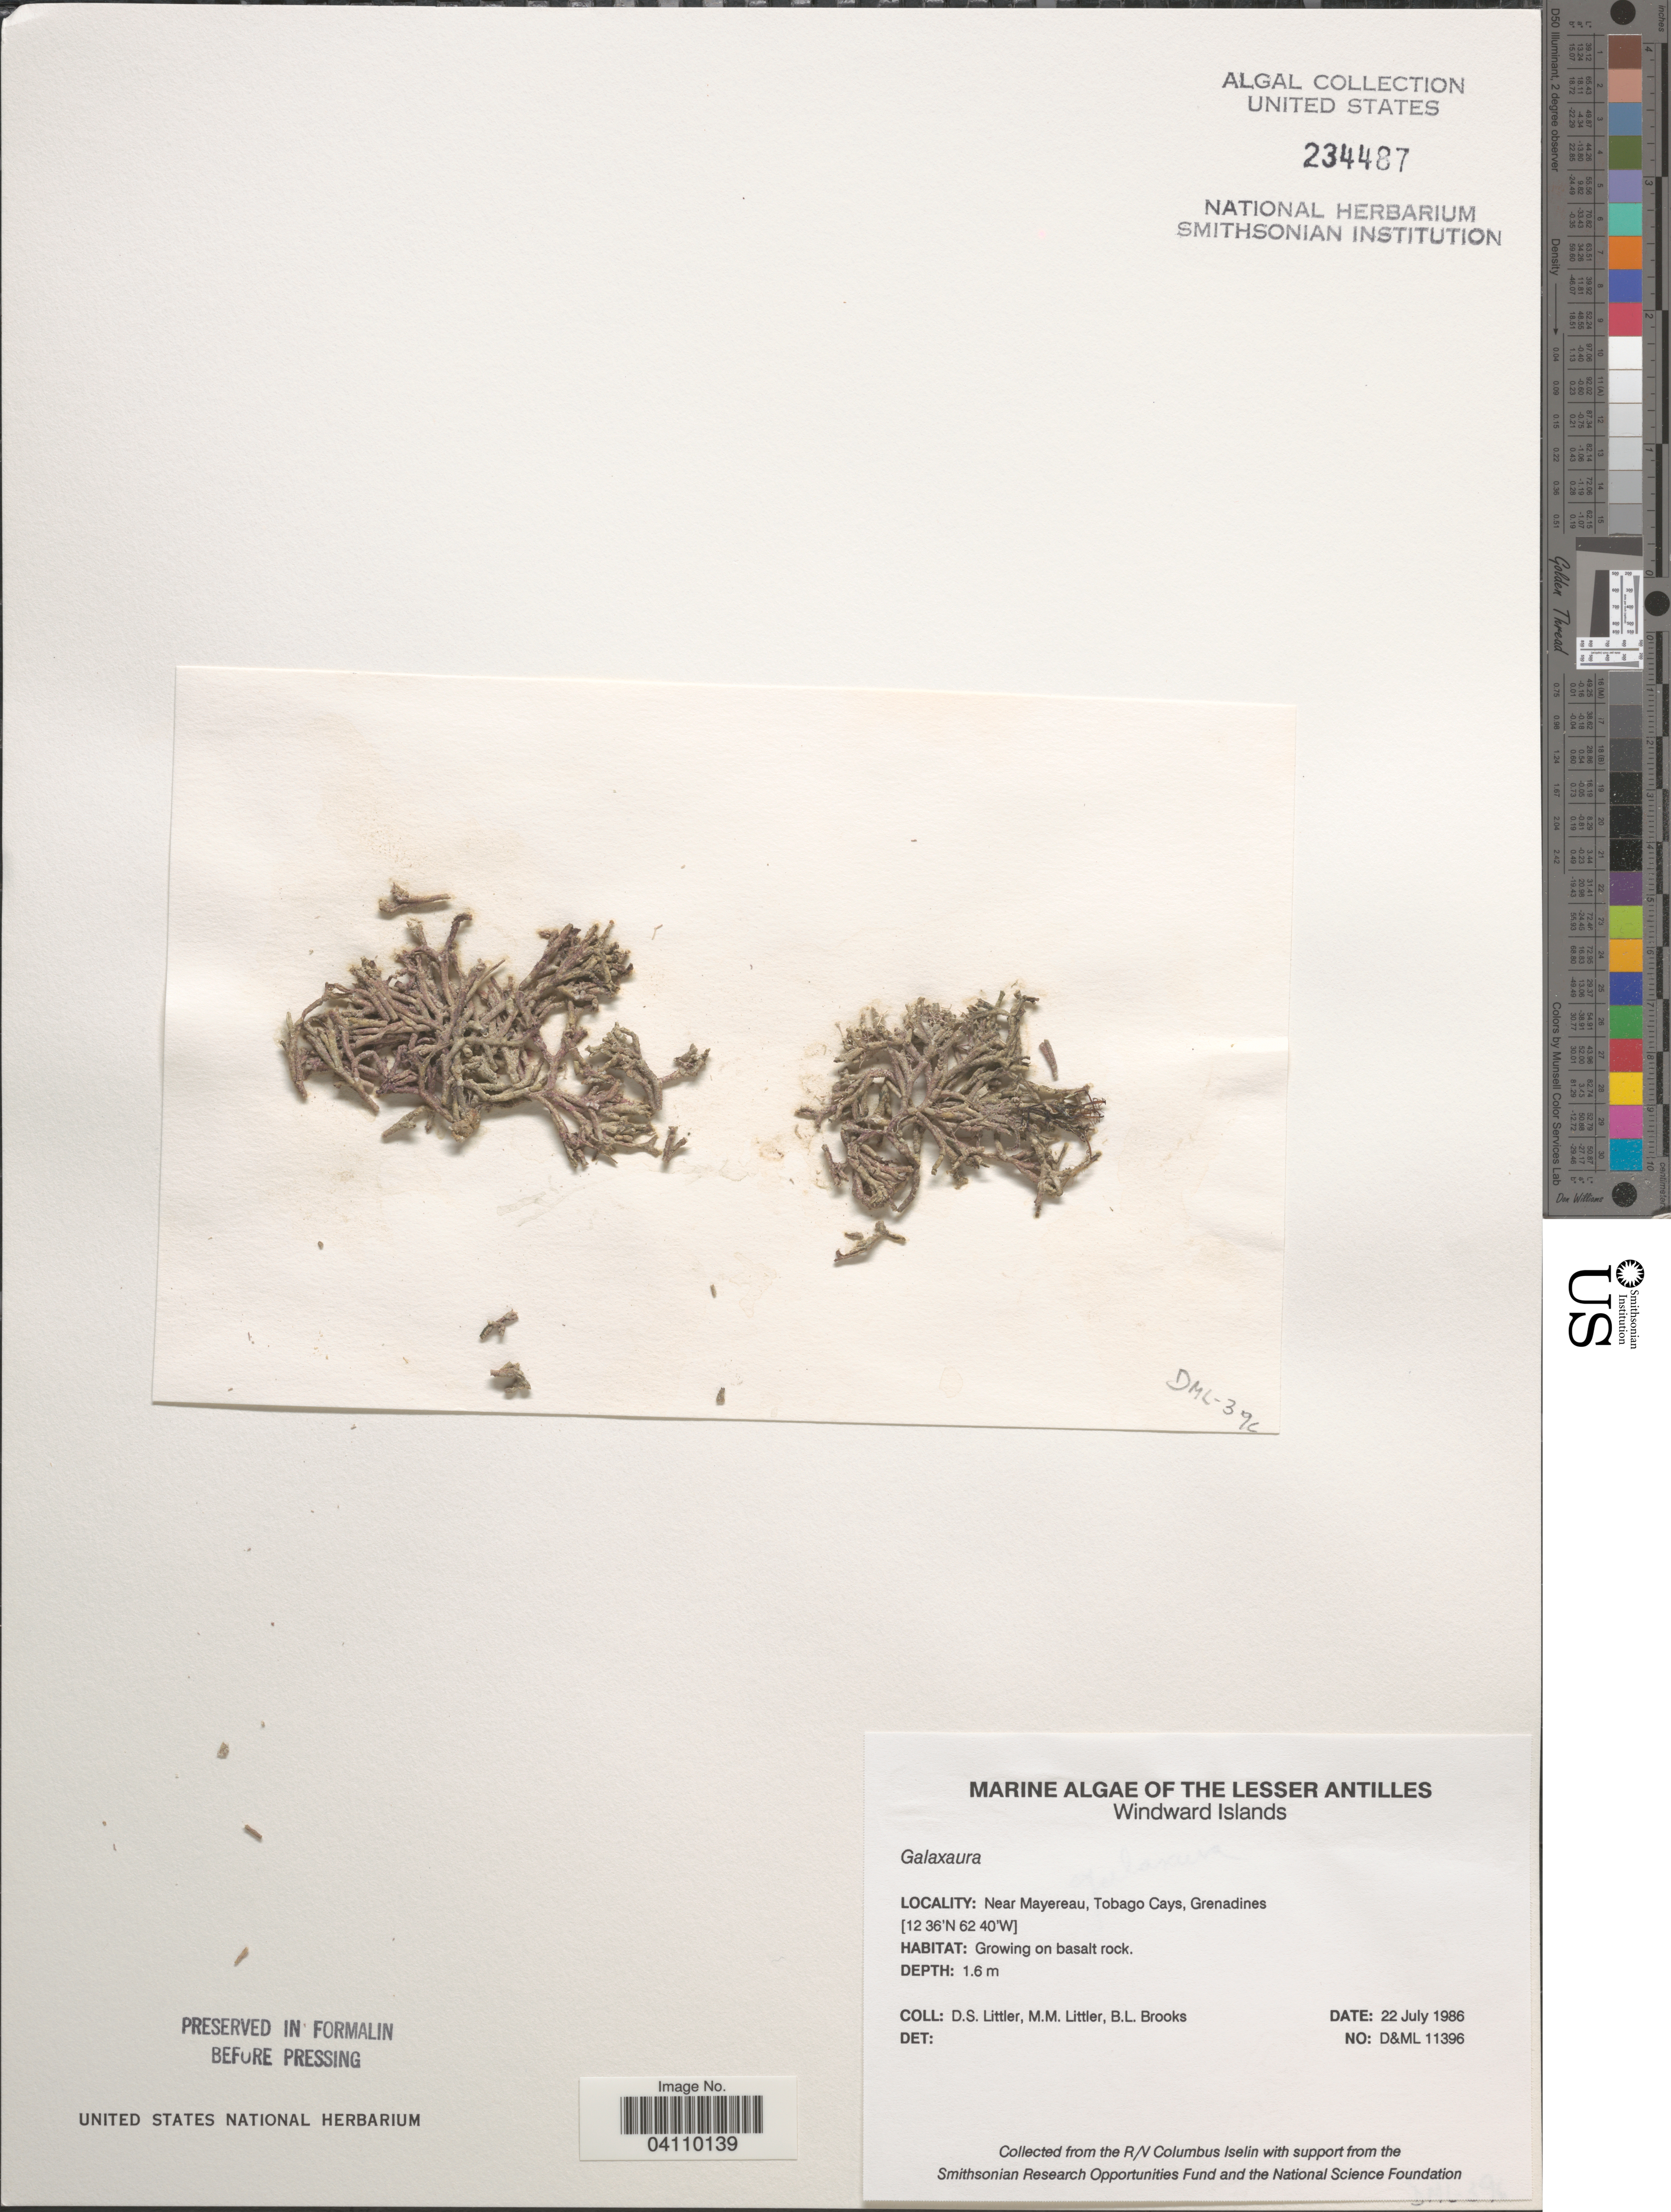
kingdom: Plantae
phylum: Rhodophyta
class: Florideophyceae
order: Nemaliales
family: Galaxauraceae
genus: Galaxaura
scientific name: Galaxaura sp.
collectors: D. S. Littler & B. Brooks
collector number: D&ML11396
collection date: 1986-07-22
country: St. Vincent - Grenadines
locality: The Lesser Antilles. Windward Islands. Near Mayereau, Tobago Cays, Grenadines.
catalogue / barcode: US 234487